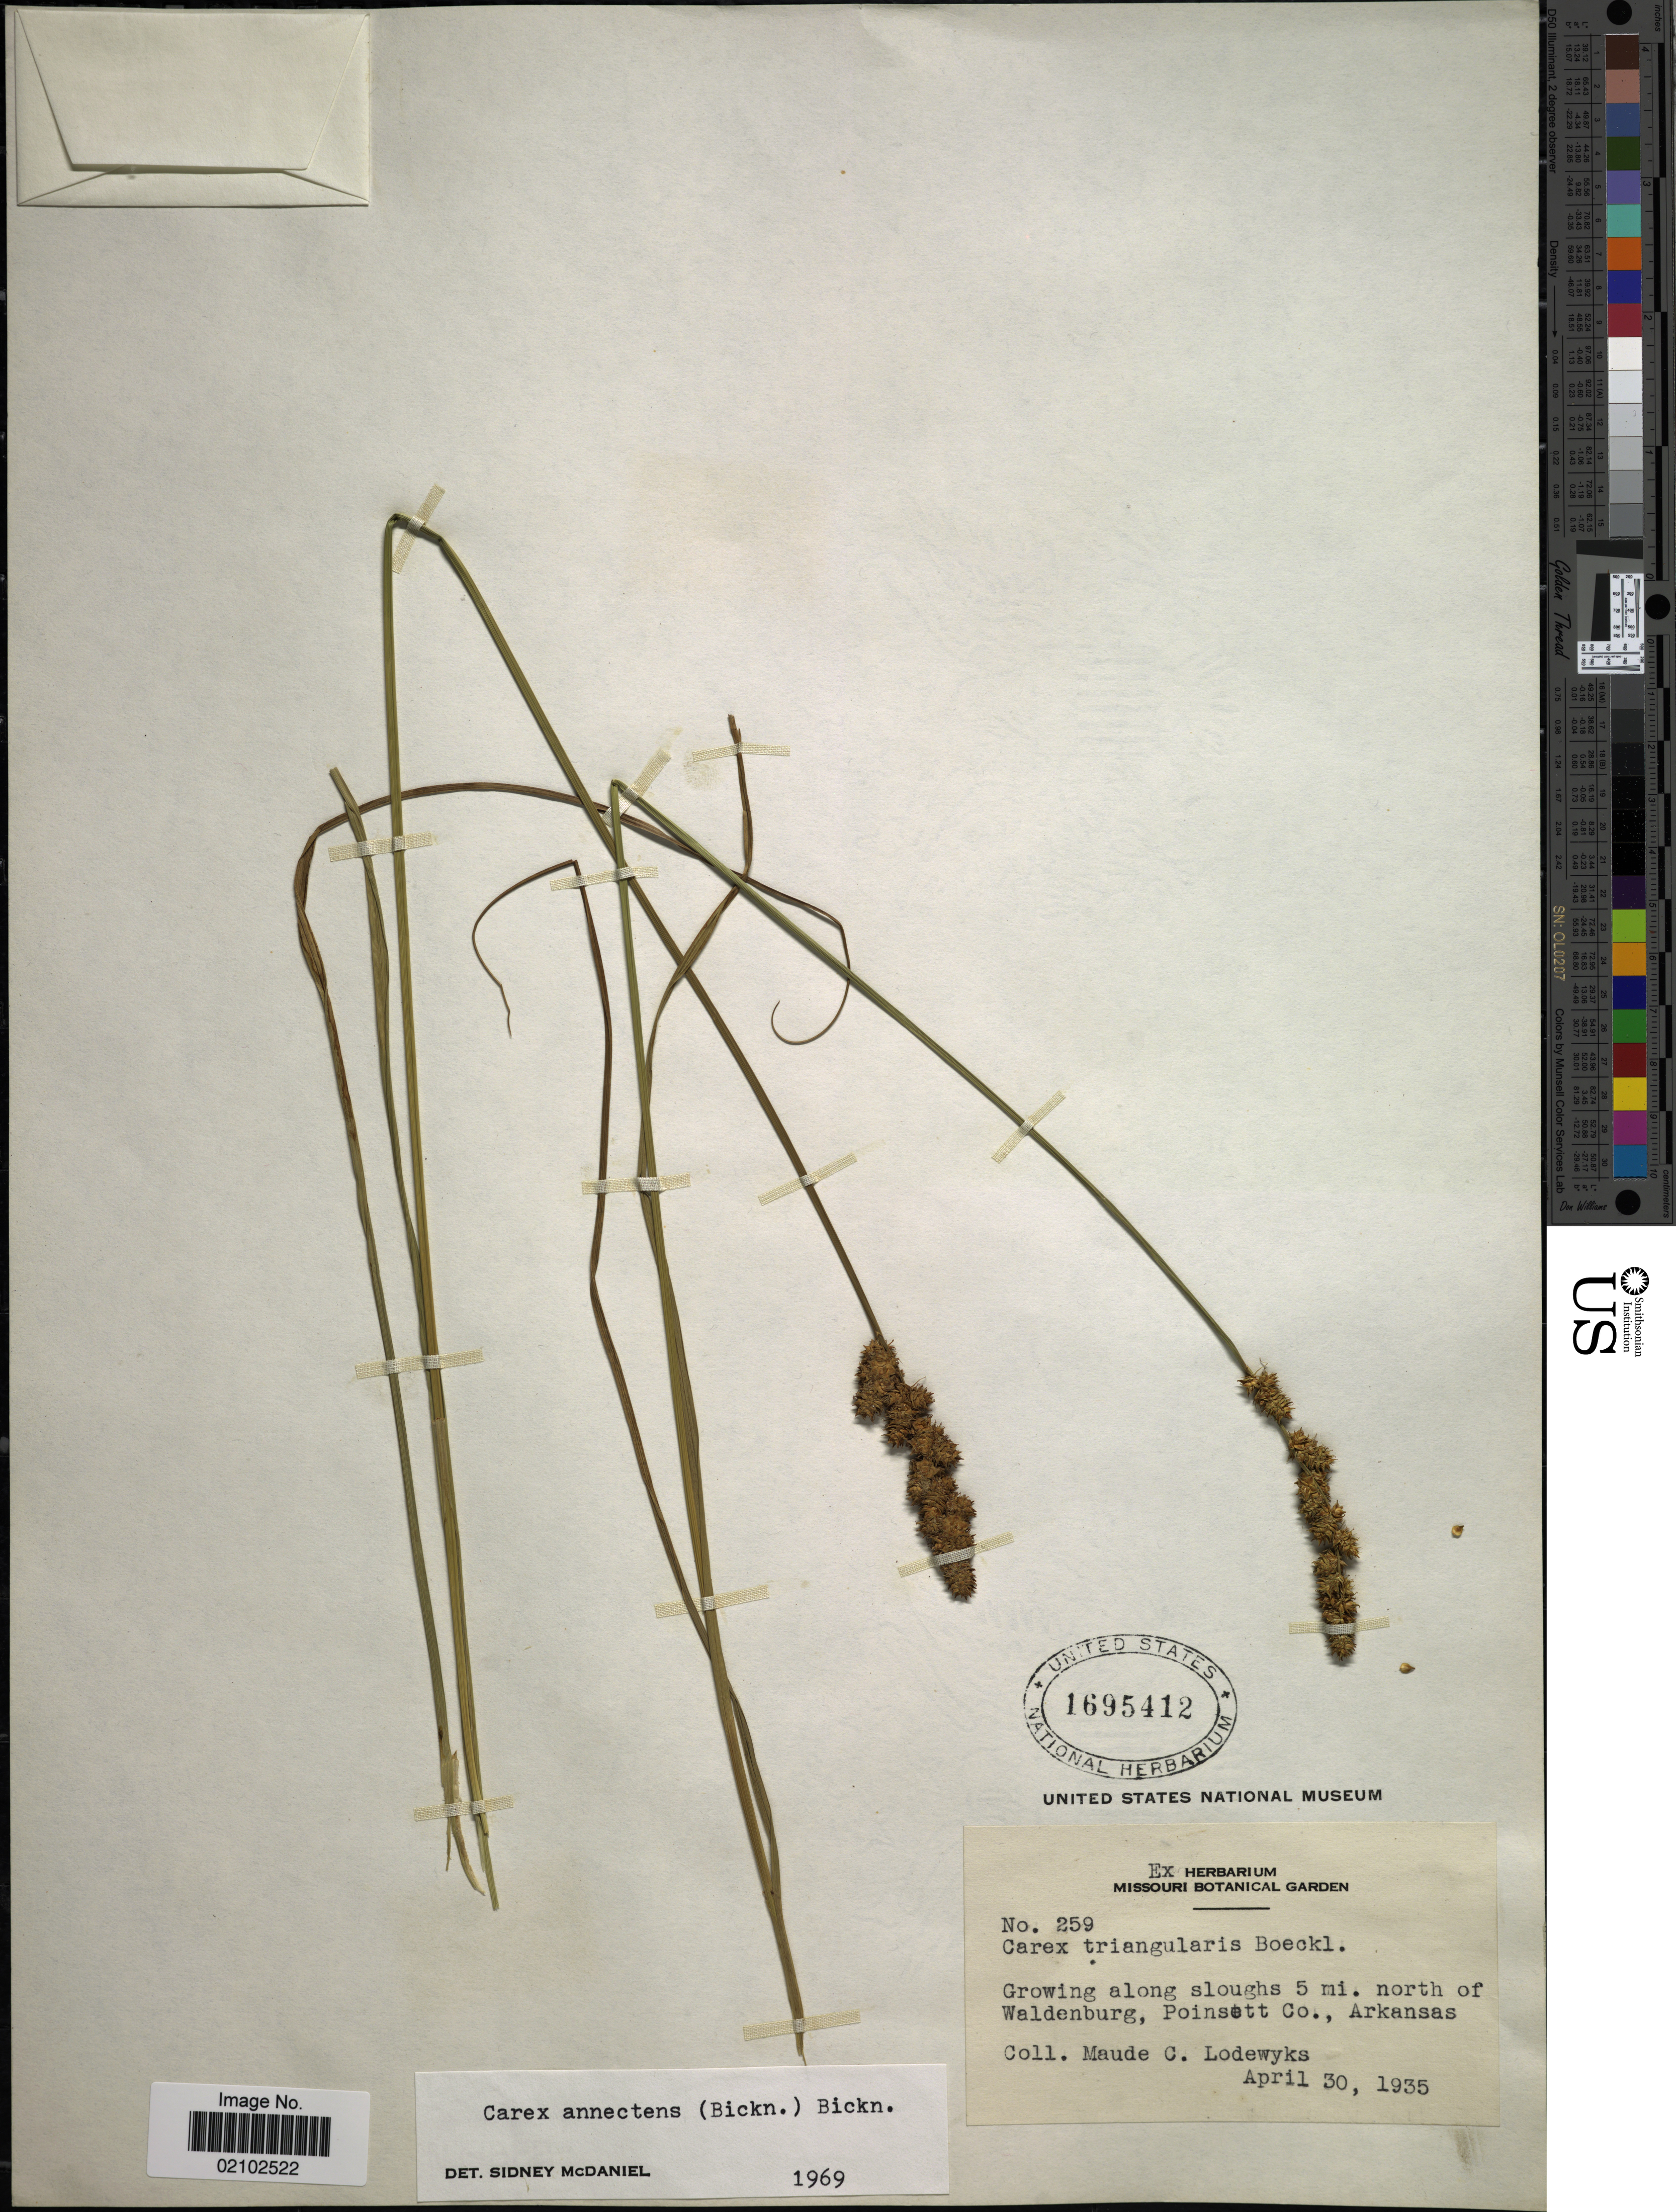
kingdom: Plantae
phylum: Tracheophyta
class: Liliopsida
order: Poales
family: Cyperaceae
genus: Carex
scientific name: Carex annectens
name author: (E.P. Bicknell) E.P. Bicknell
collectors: M. Lodewyks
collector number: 259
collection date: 1935-04-30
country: United States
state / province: Arkansas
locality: Growing along sloughs 5 mi north of Waldenburg, Poinsett Co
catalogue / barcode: US 1695412